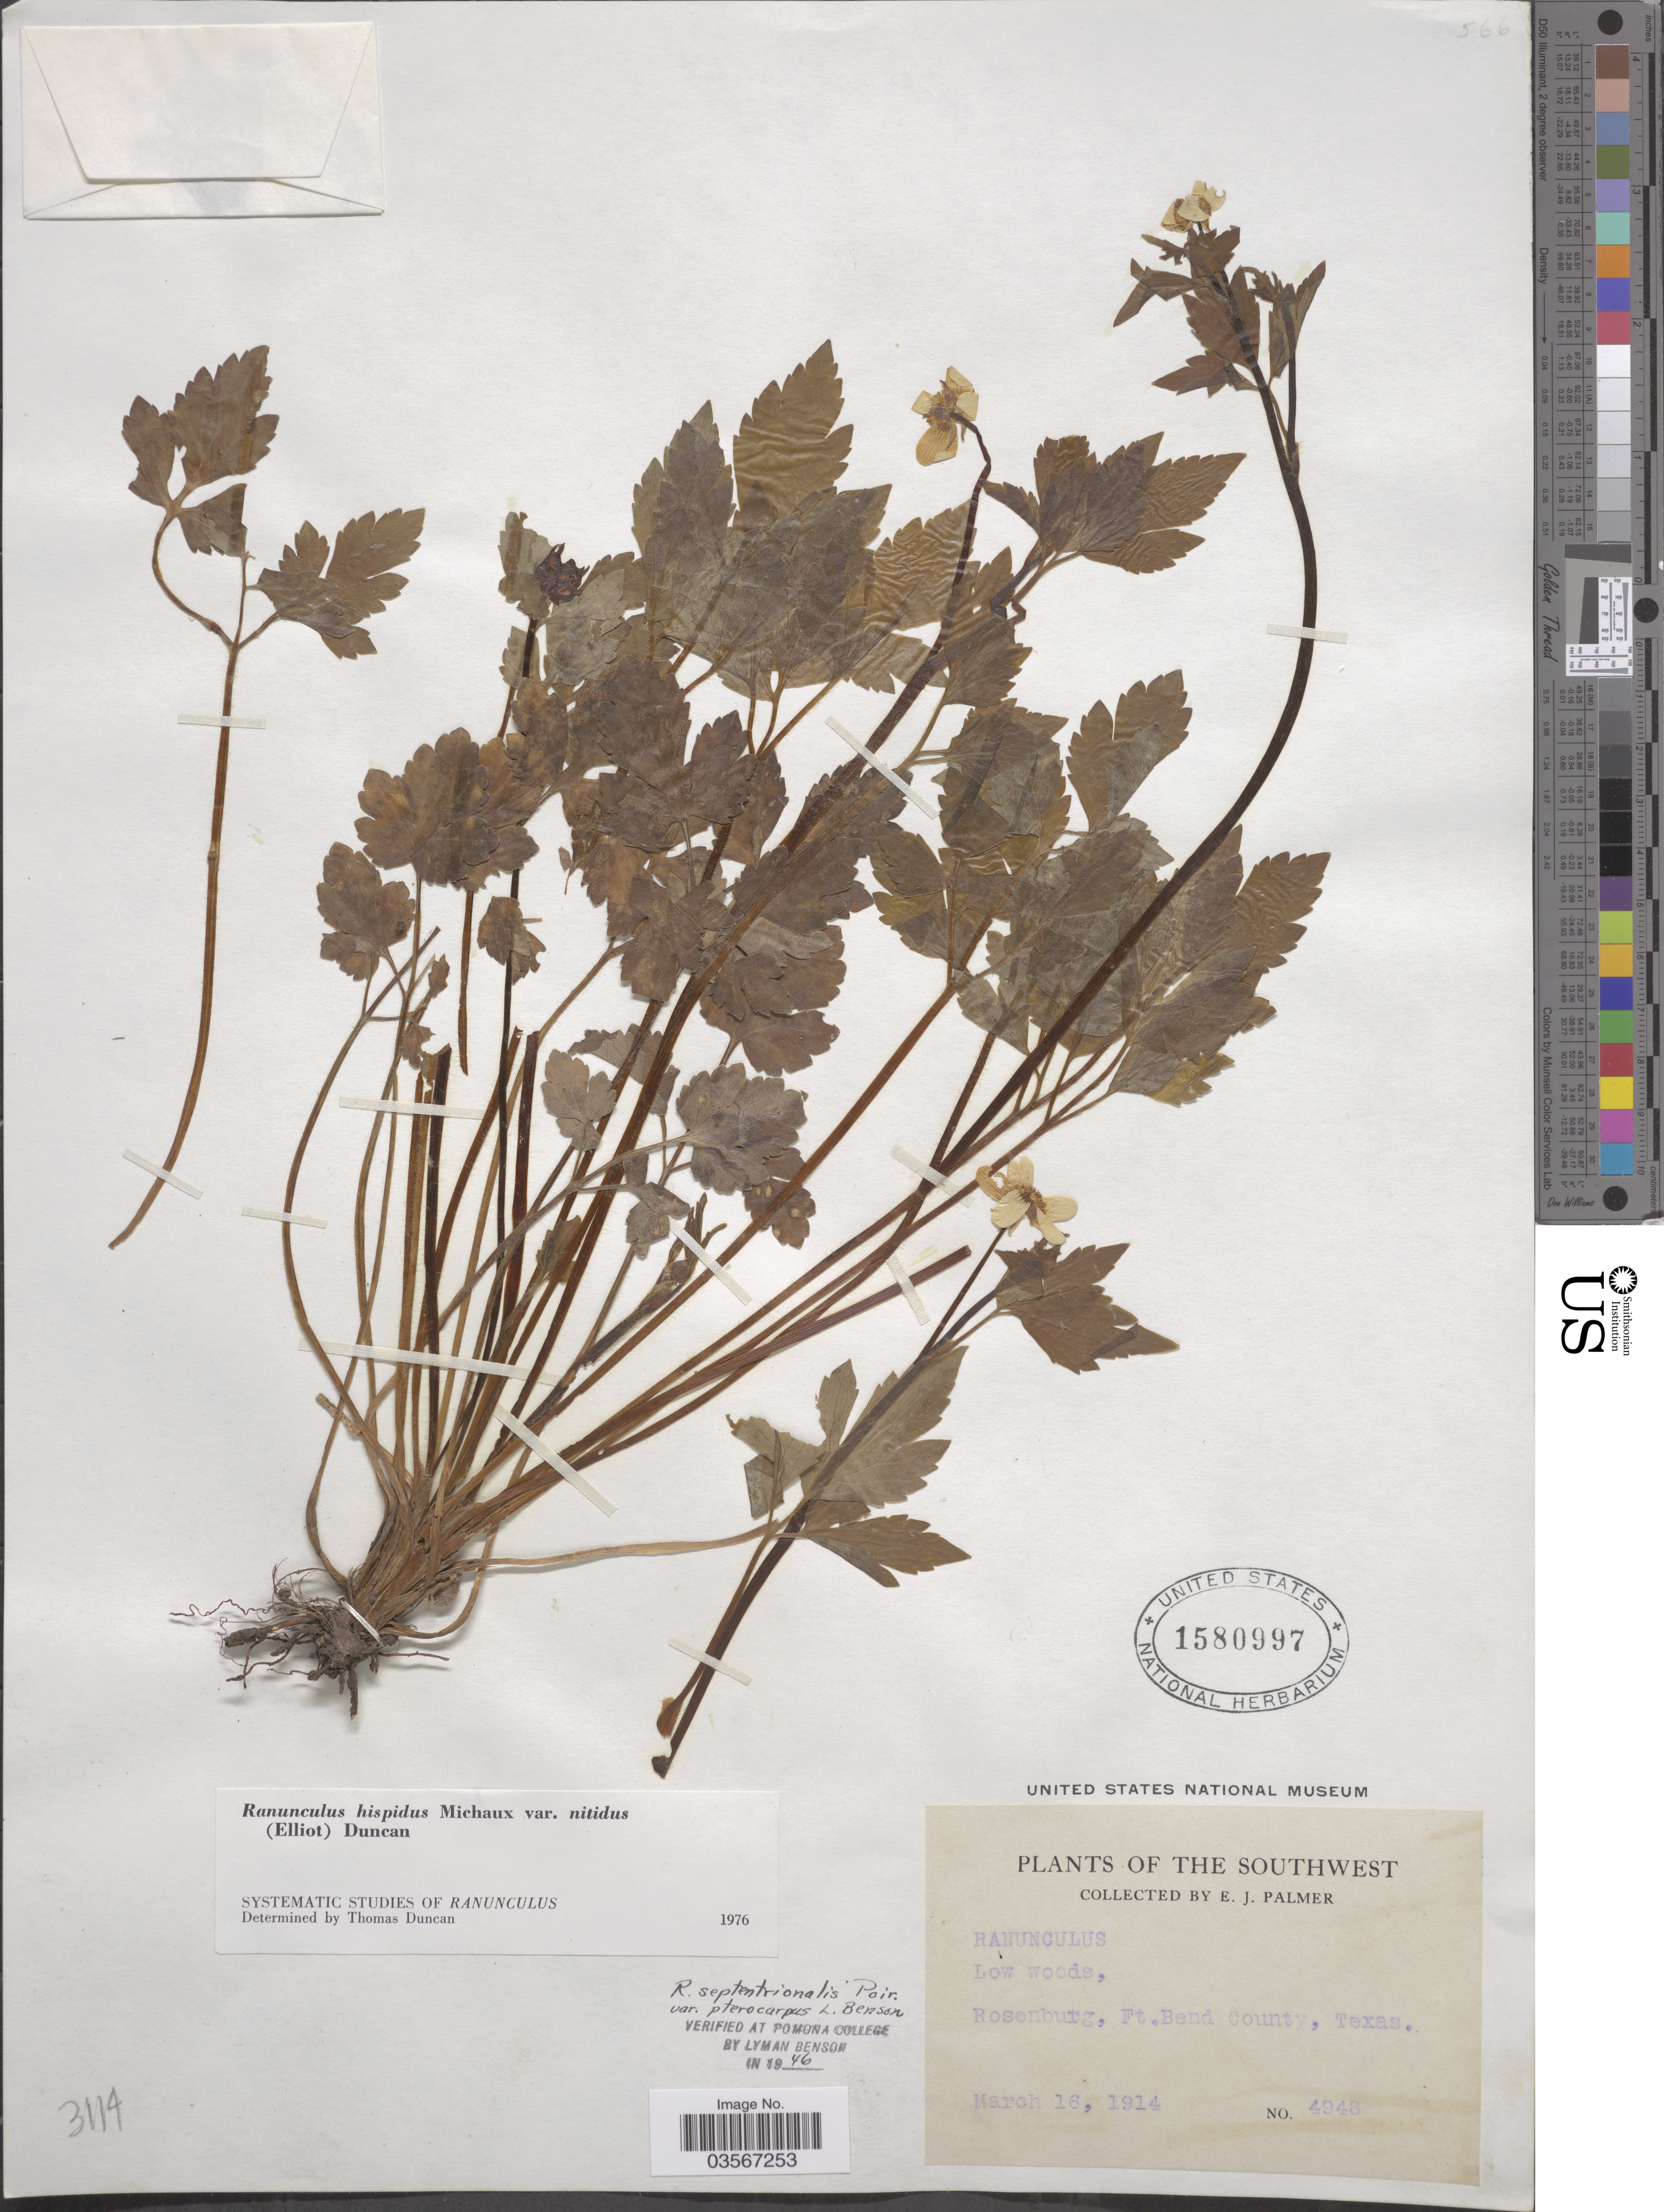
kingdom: Plantae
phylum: Tracheophyta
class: Magnoliopsida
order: Ranunculales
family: Ranunculaceae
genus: Ranunculus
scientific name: Ranunculus hispidus var. nitidus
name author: (Chapm.) T. Duncan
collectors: E. J. Palmer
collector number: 4948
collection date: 1914-03-16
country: United States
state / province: Texas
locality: The Southwest. Rosenburg, Ft. Bend County.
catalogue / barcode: US 1580997